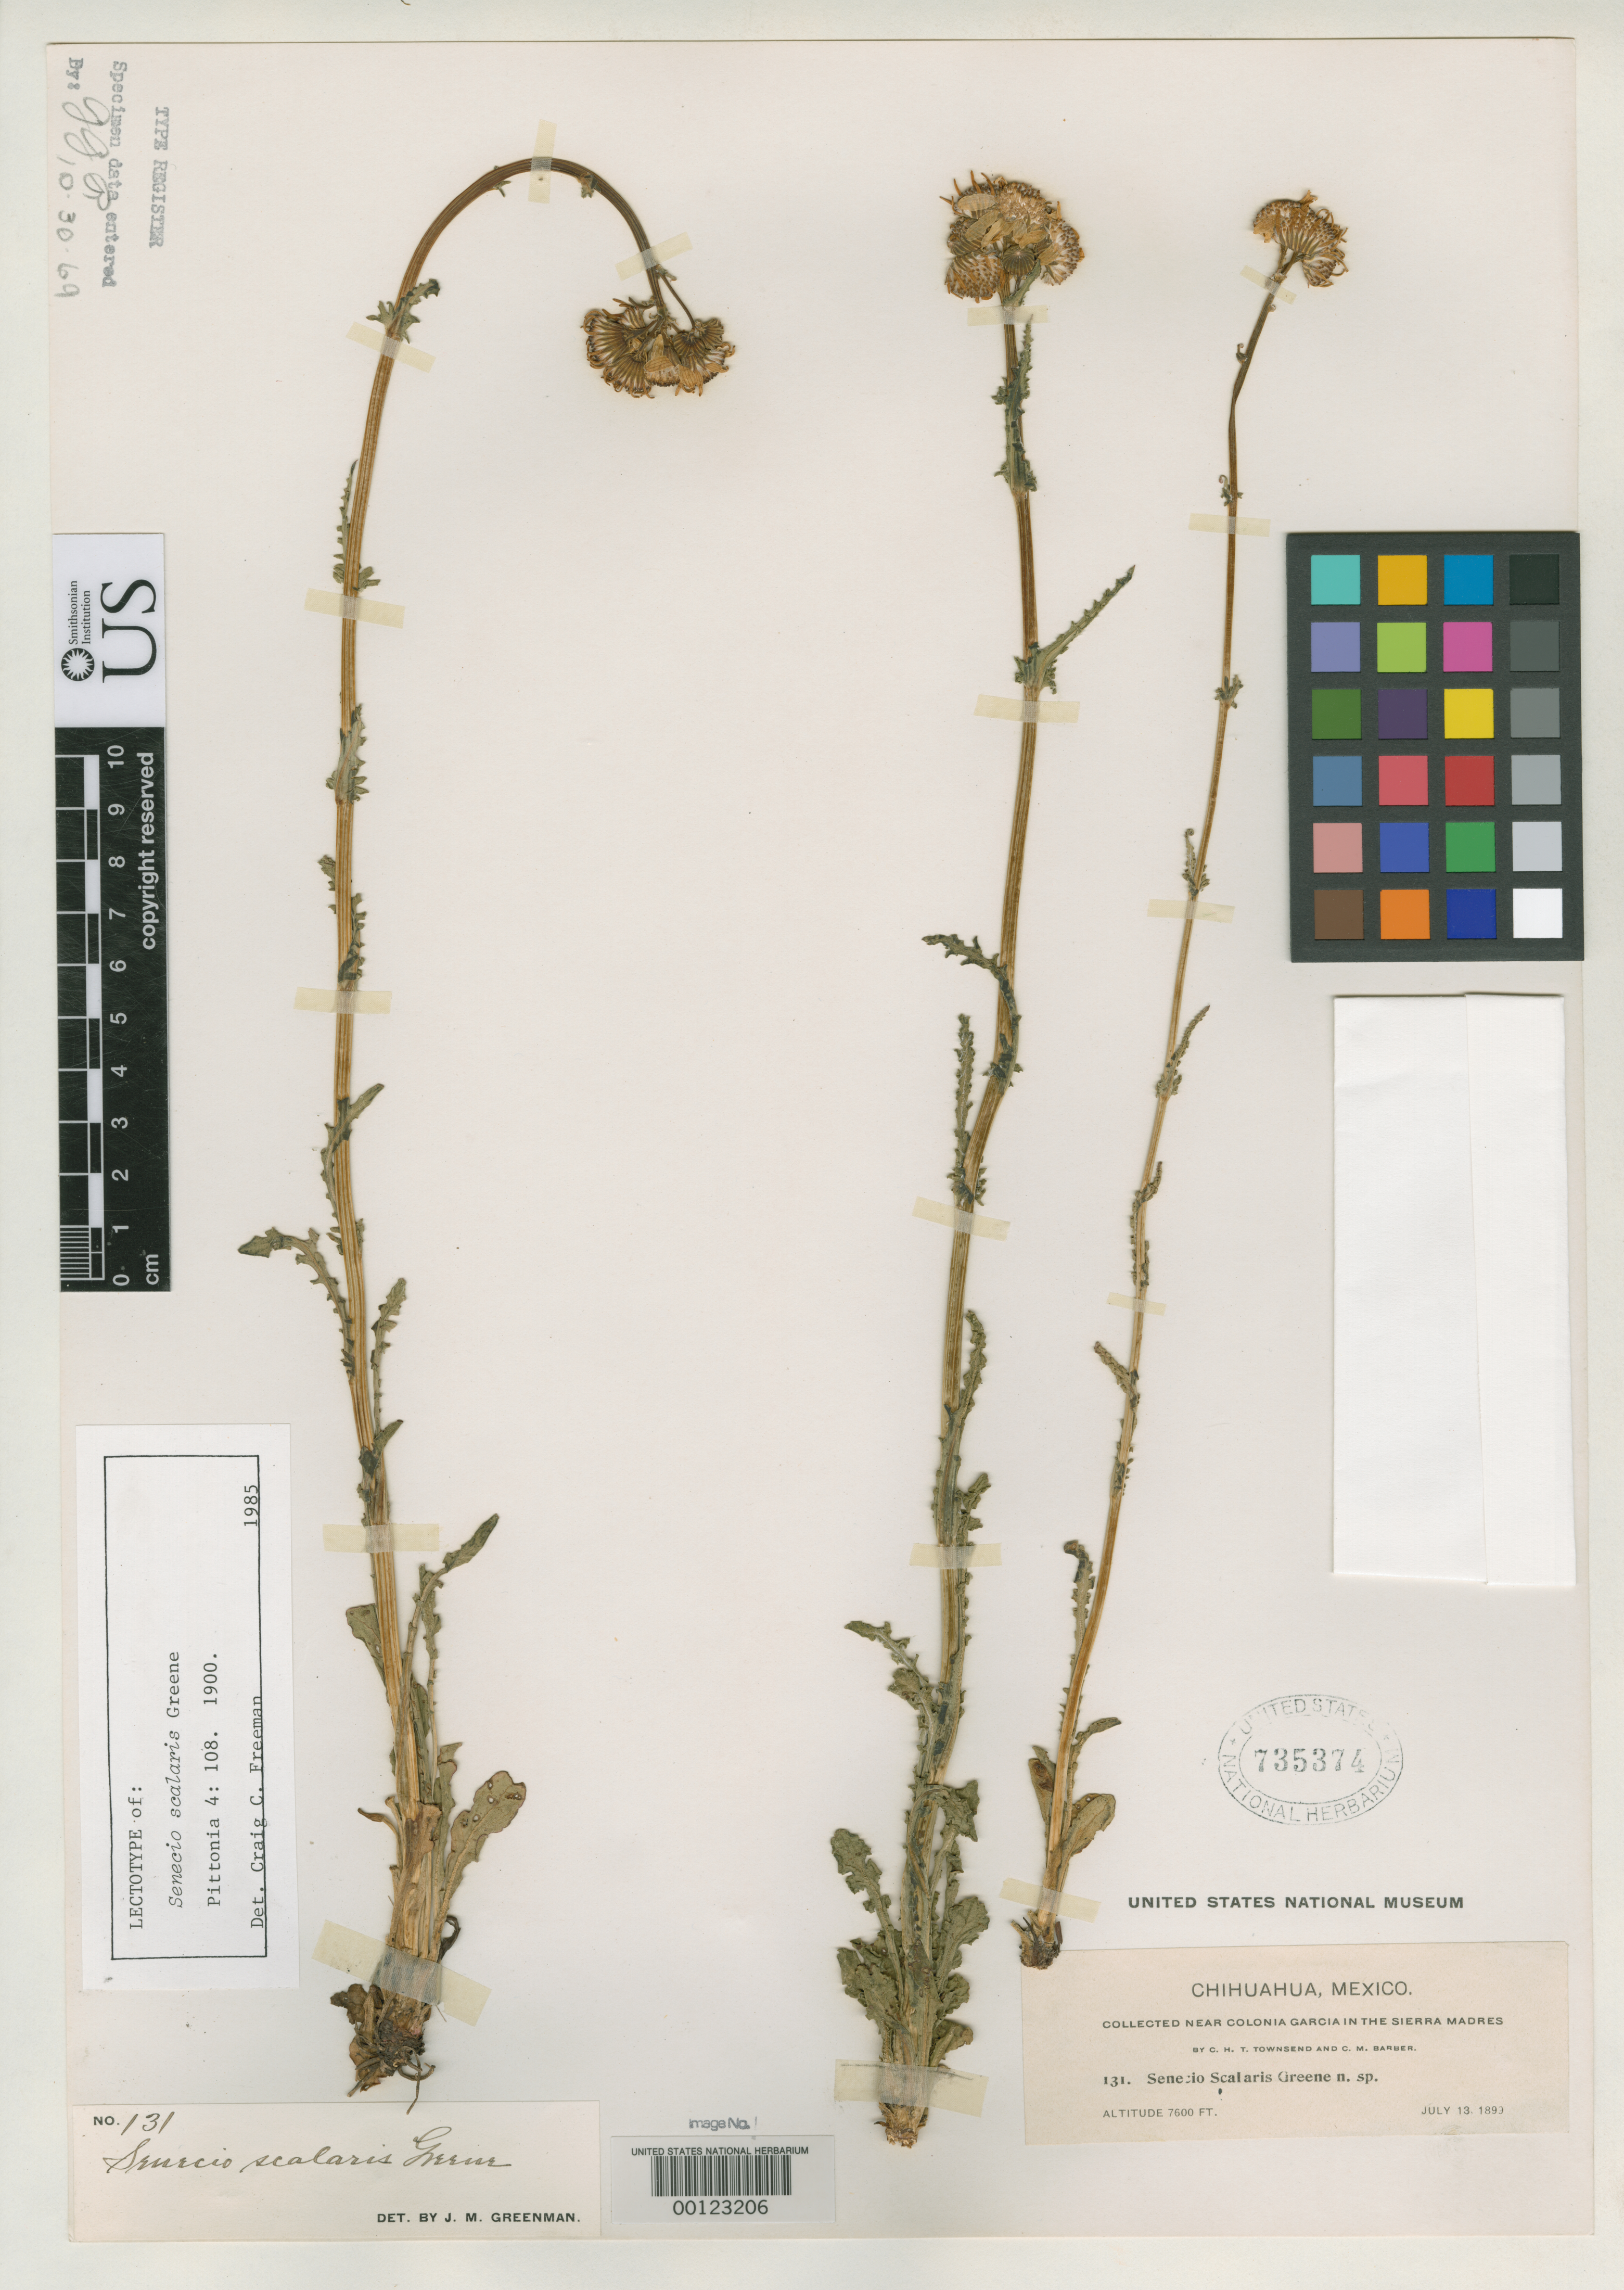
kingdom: Plantae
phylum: Tracheophyta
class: Magnoliopsida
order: Asterales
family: Asteraceae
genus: Senecio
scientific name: Senecio scalaris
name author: Greene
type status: Isotype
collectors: C. H. T. Townsend & C. Barber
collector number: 131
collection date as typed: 13 Jul 1899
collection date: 1899-07-13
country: Mexico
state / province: Chihuahua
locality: Colonia Garcia.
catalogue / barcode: US 735374